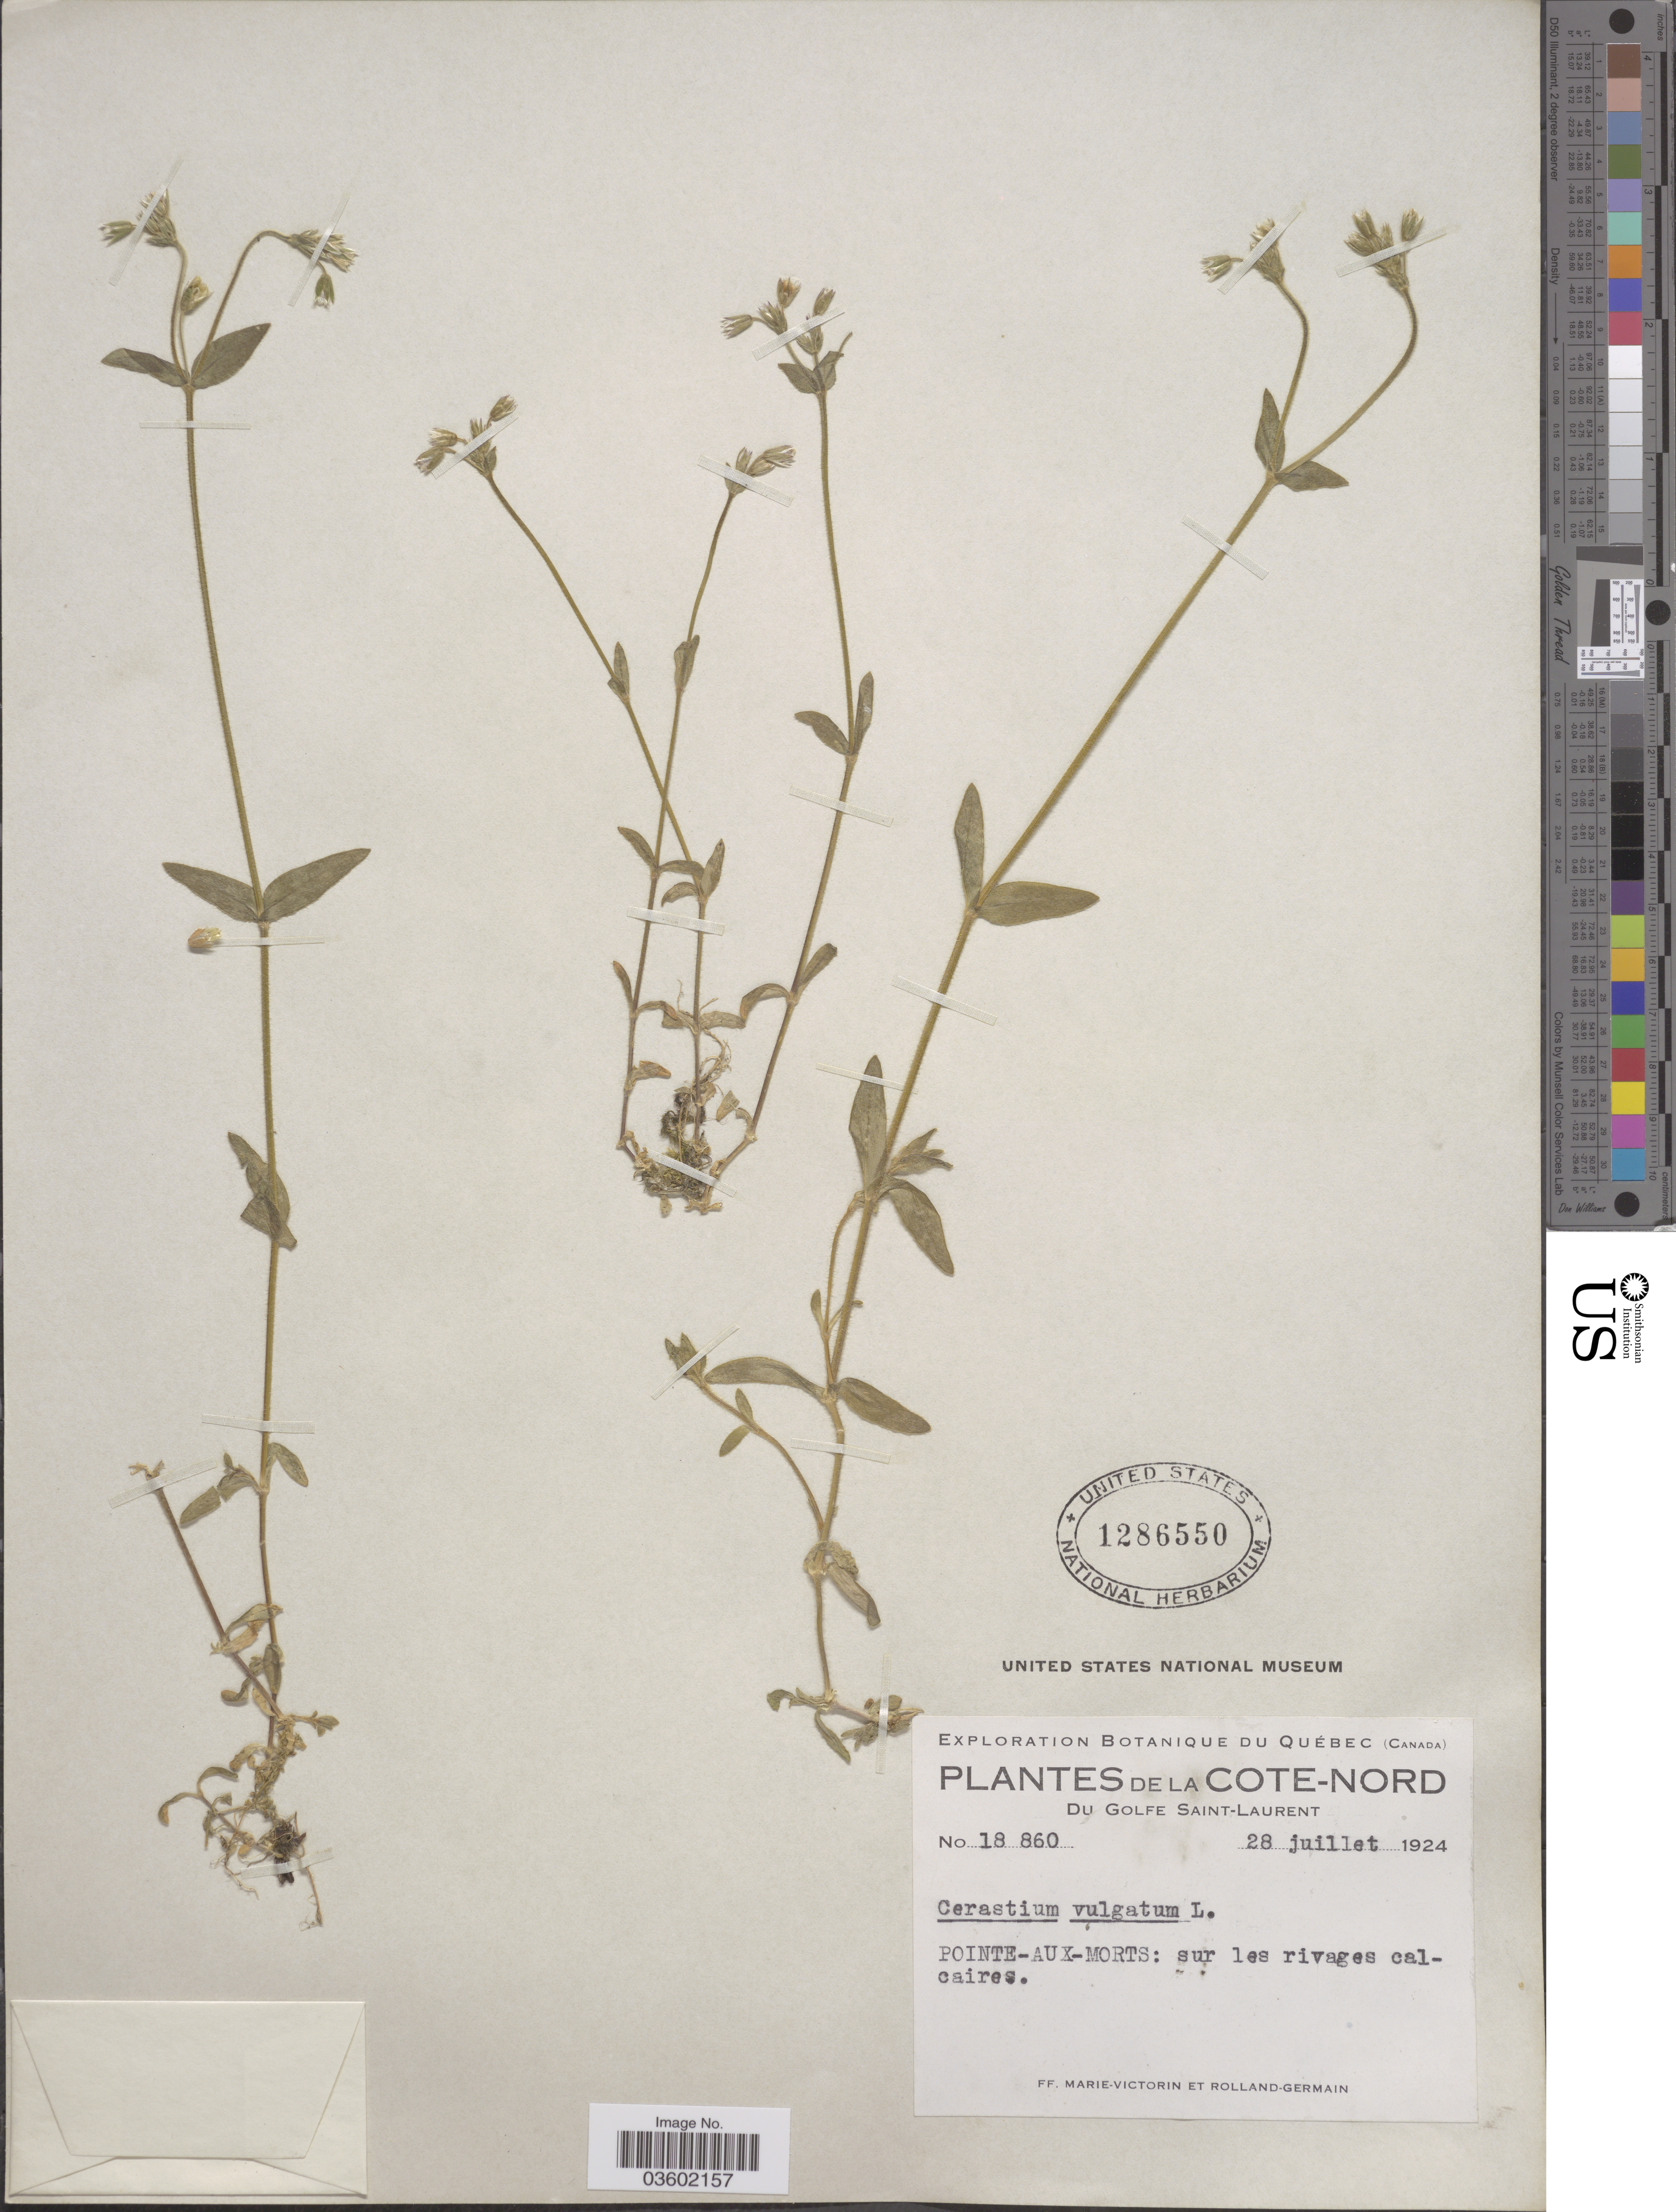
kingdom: Plantae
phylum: Tracheophyta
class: Magnoliopsida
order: Caryophyllales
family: Caryophyllaceae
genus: Cerastium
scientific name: Cerastium vulgatum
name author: L.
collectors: F. Marie-Victorin & Rolland-Germain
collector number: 18860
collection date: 1924-07-28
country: Canada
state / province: Quebec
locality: Cote-Nord. Du Golfe Saint-Laurent. Pointe-Aux-Morts.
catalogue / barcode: US 1286550